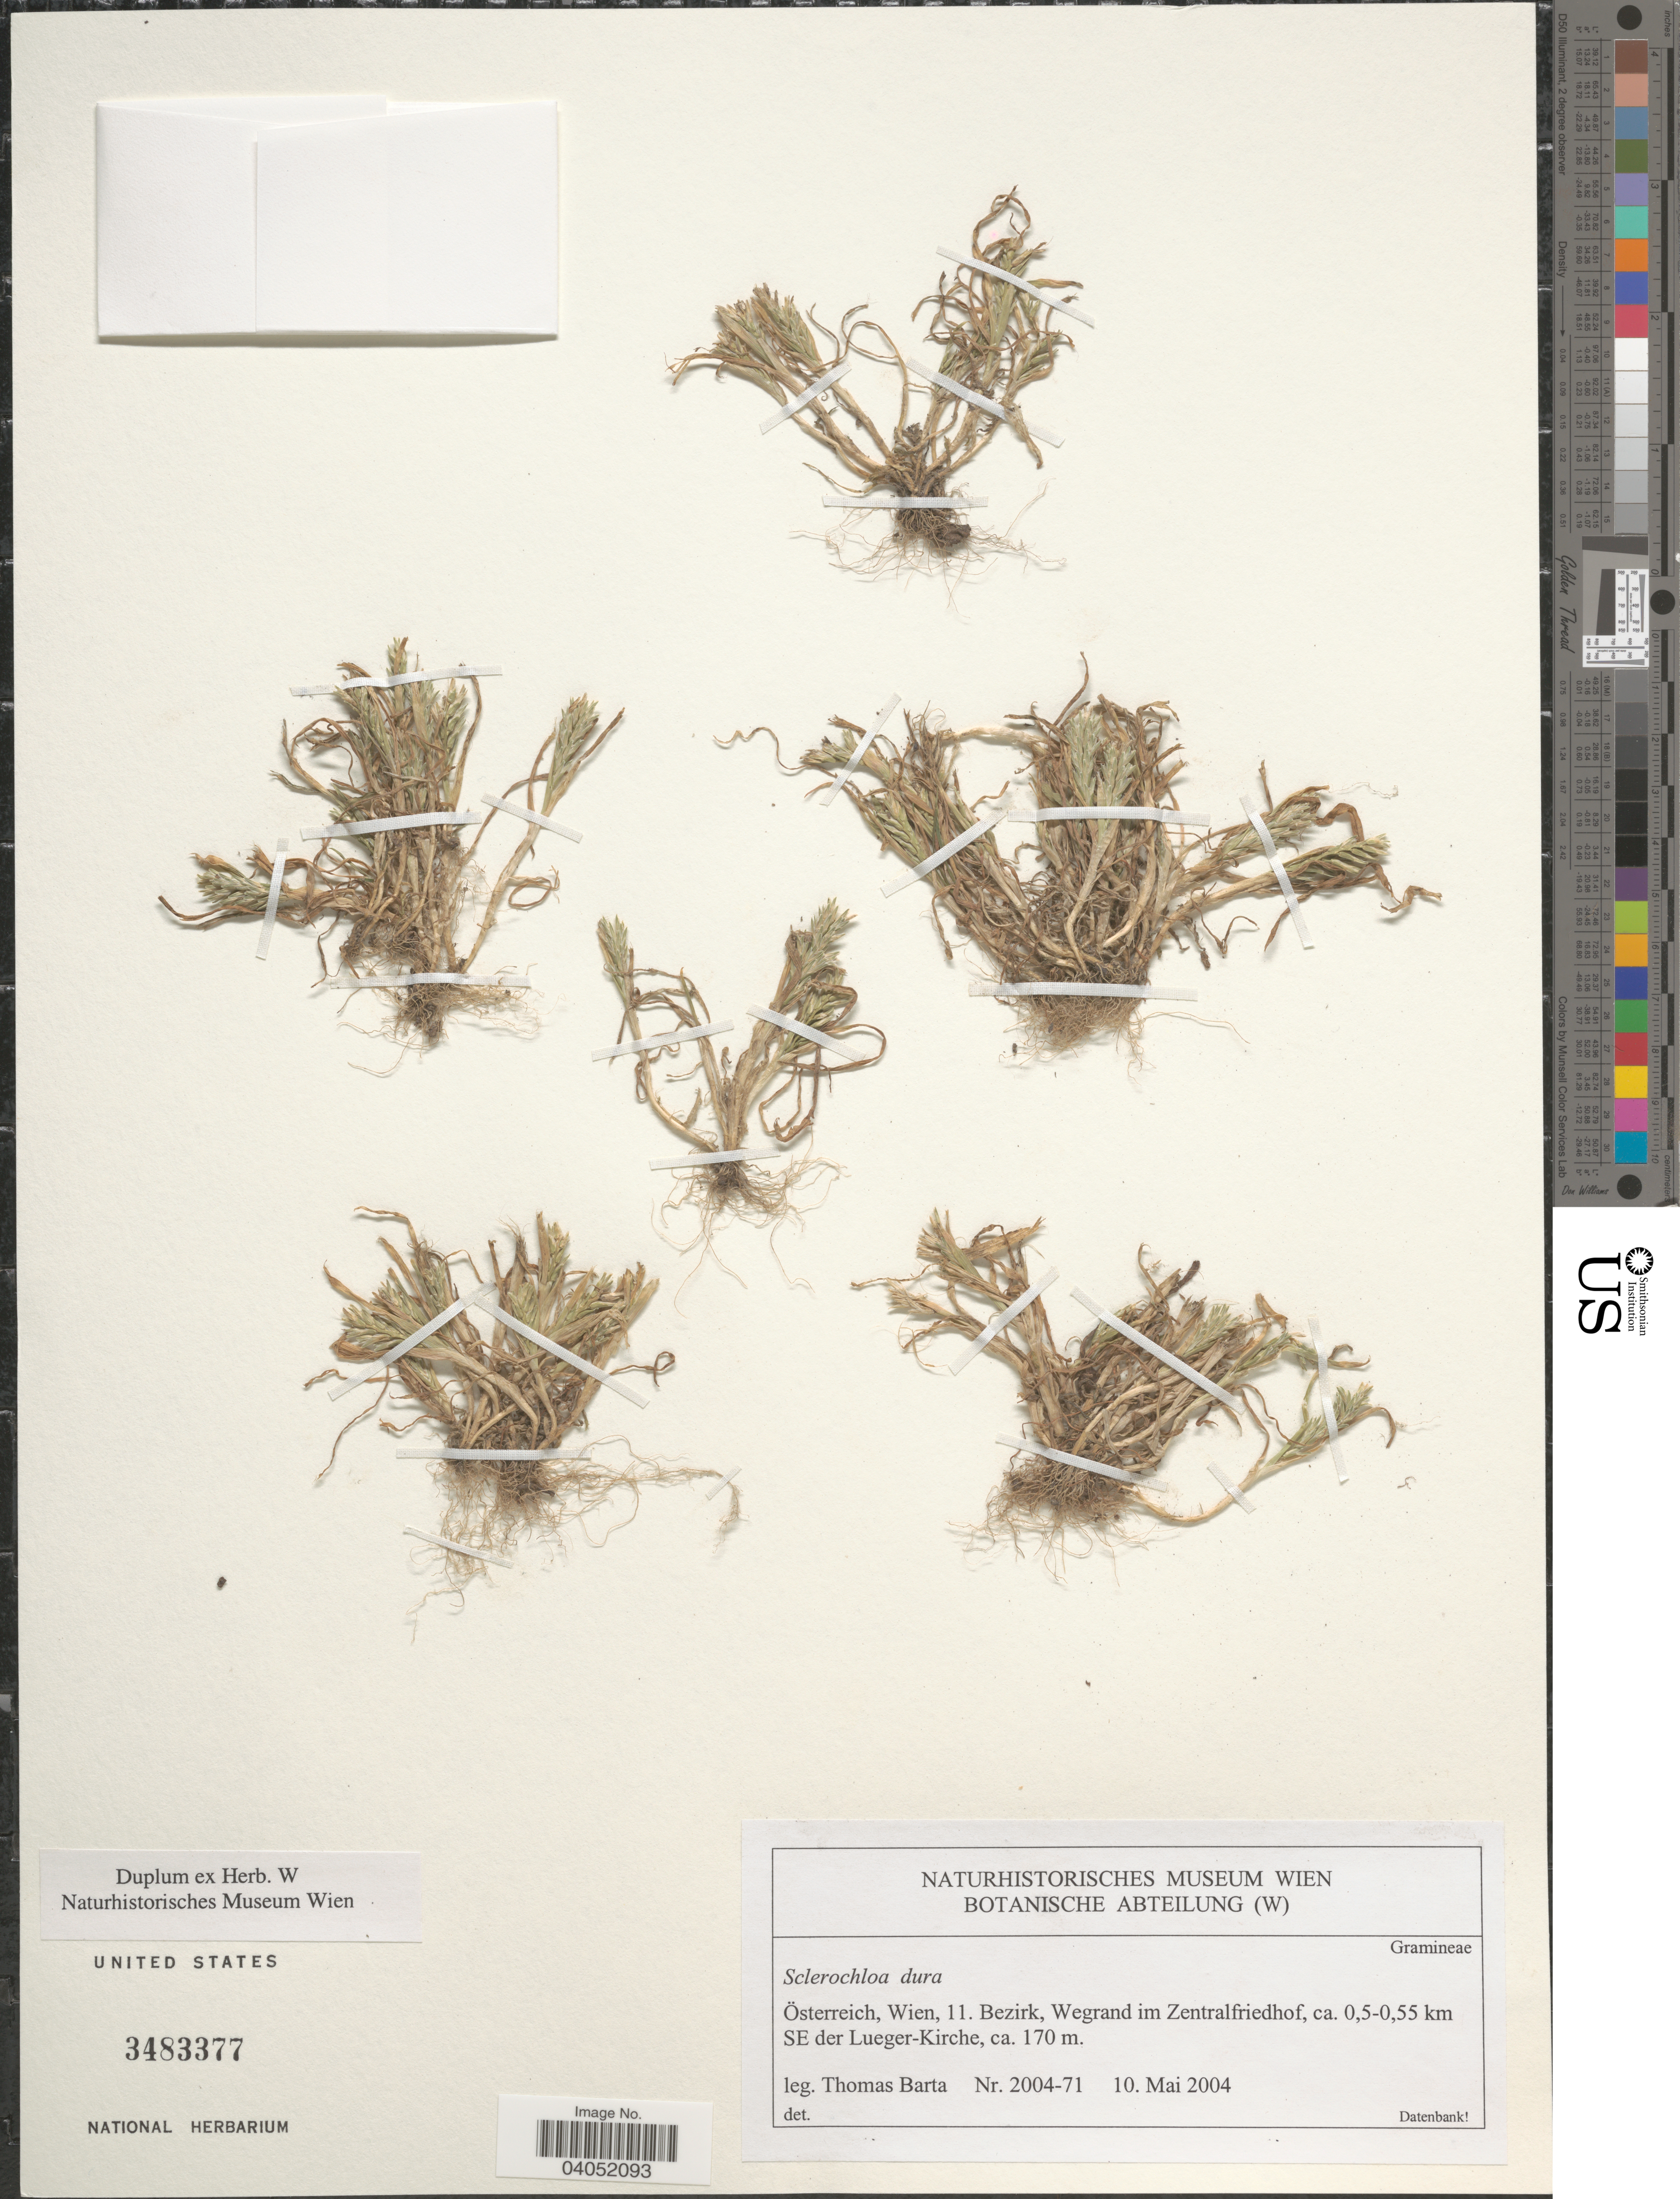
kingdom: Plantae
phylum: Tracheophyta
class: Liliopsida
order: Poales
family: Poaceae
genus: Sclerochloa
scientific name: Sclerochloa dura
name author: (L.) P. Beauv.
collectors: T. Barta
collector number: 2004-71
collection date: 2004-05-10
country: Austria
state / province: Wien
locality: Wien, 11. Bezirk, Wegrand im Zentralfriedhof, ca. 0,5-0,55 km SE der Lueger-Kirche.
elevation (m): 170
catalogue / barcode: US 3483377